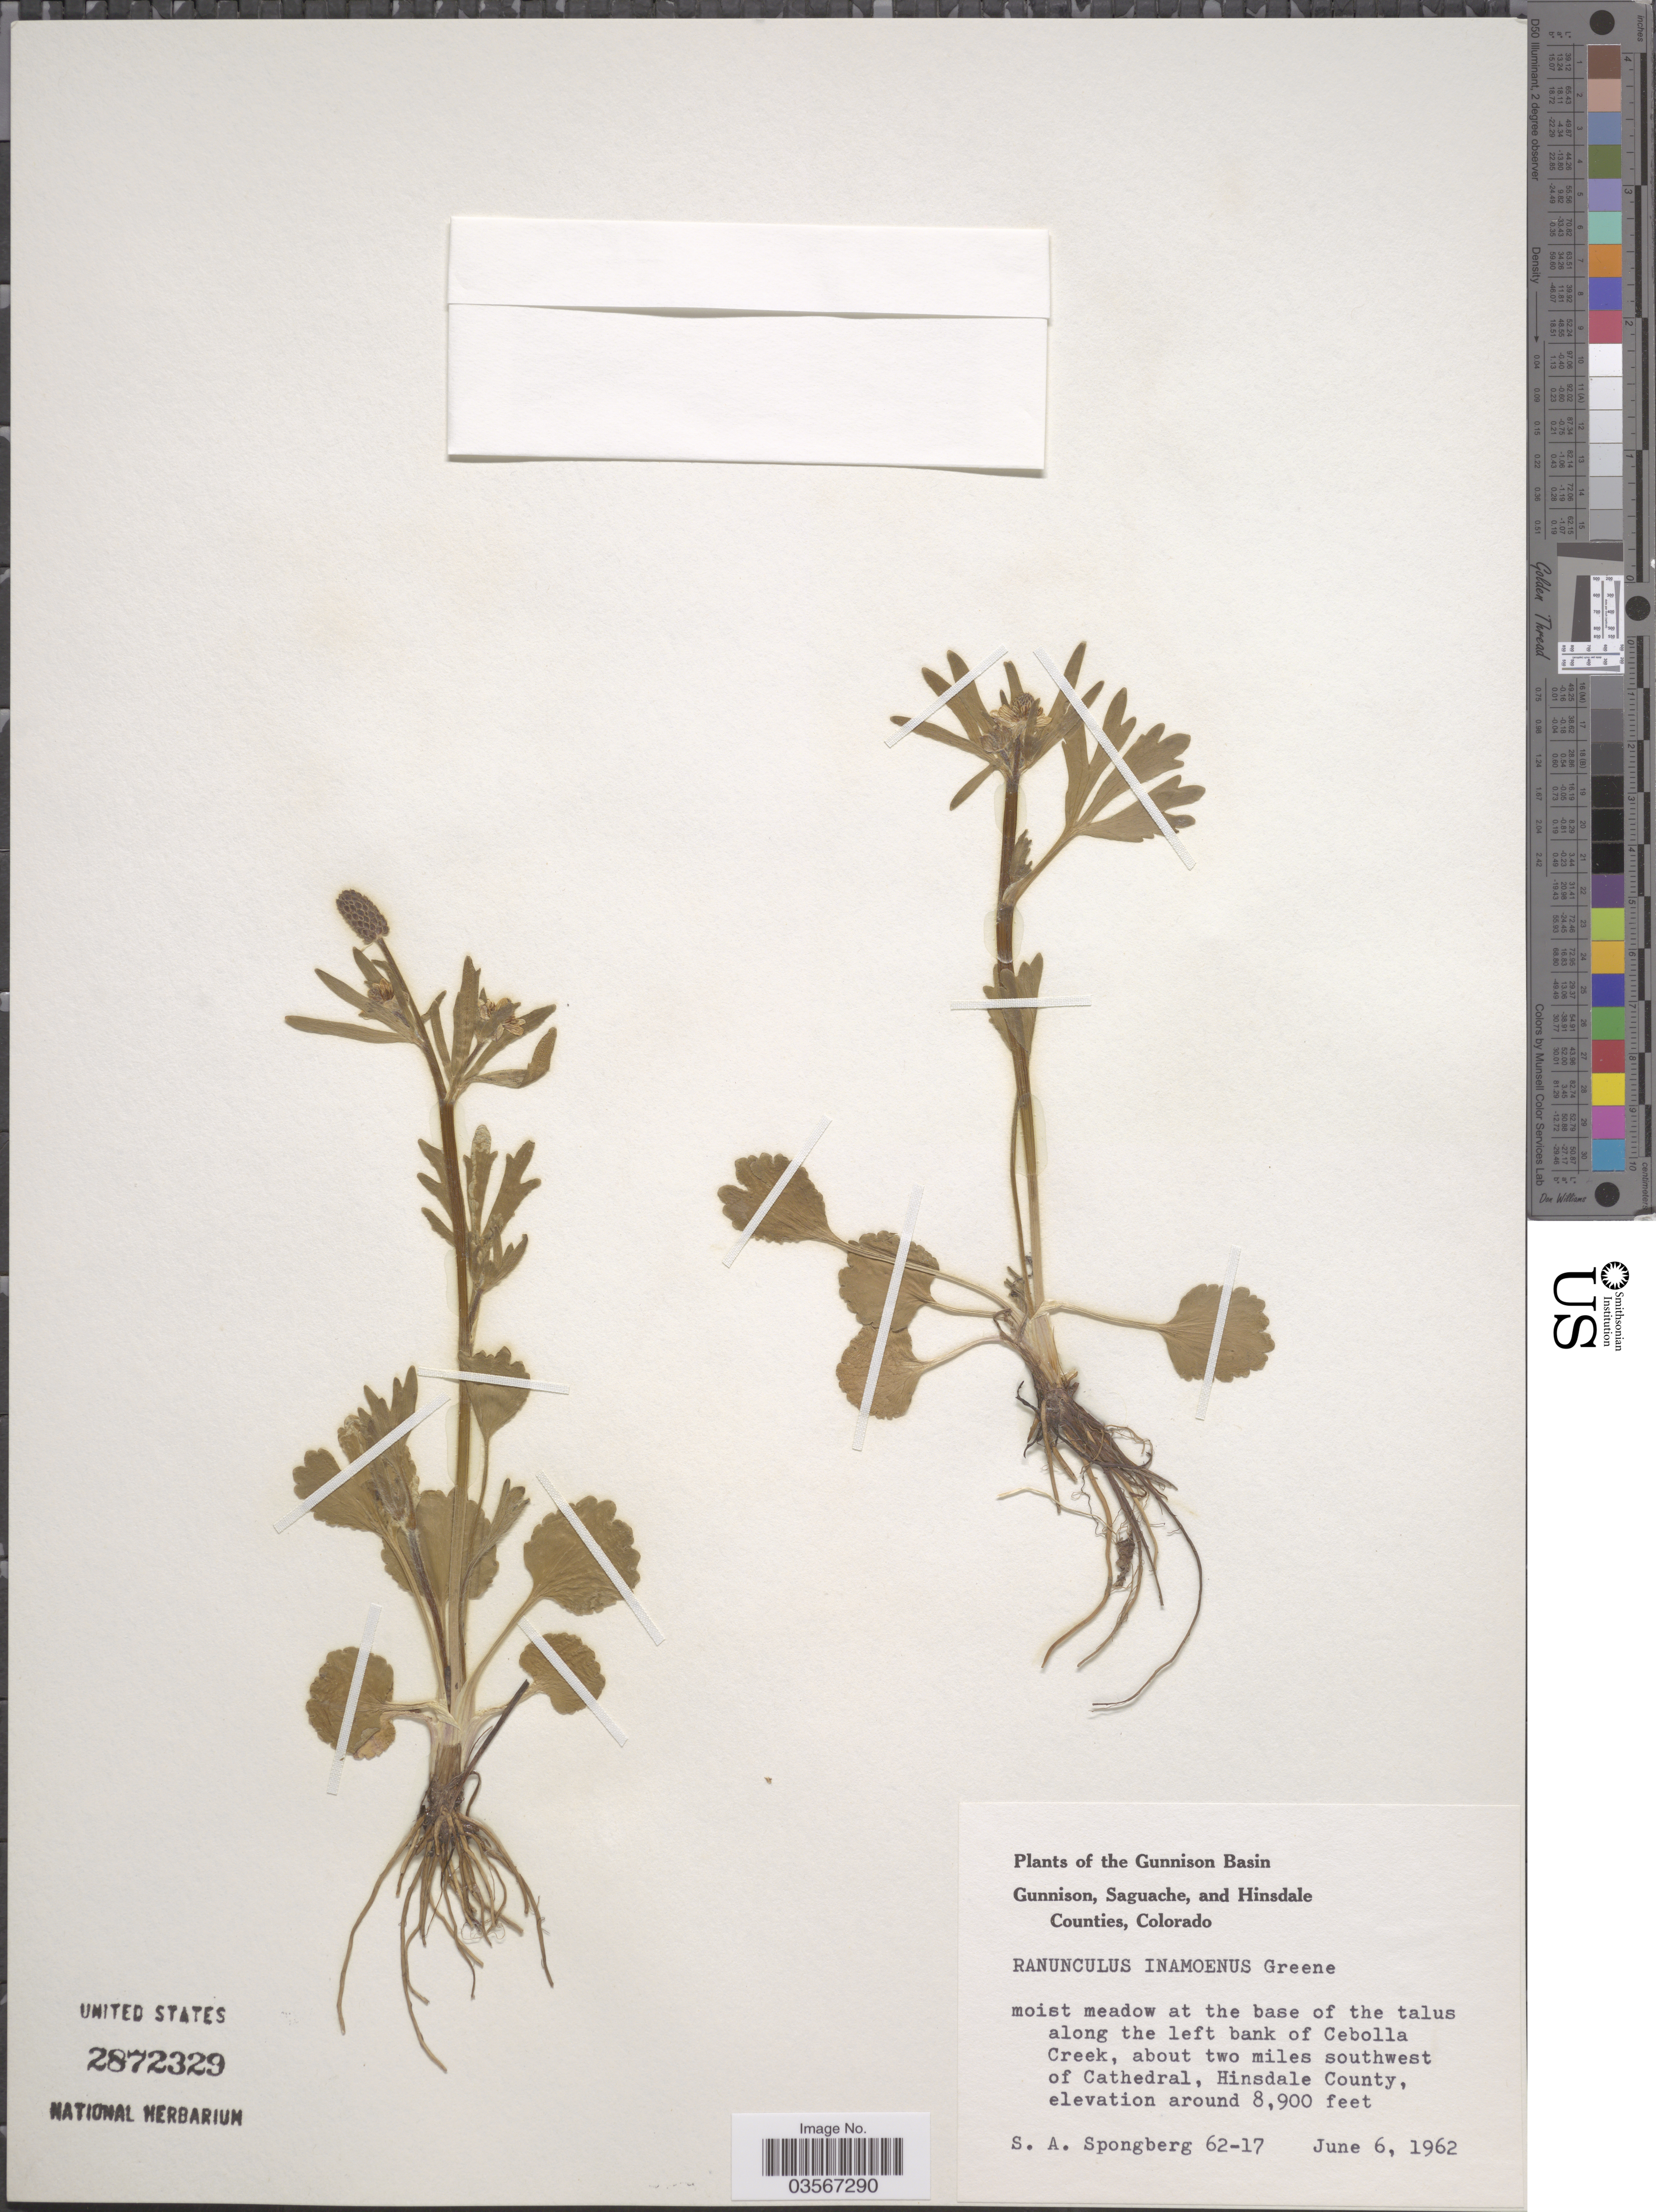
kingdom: Plantae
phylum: Tracheophyta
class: Magnoliopsida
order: Ranunculales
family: Ranunculaceae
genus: Ranunculus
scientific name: Ranunculus inamoenus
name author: Greene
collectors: S. A.Spongberg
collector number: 62-17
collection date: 1962-06-06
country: United States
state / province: Colorado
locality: The Gunnison Basin. Along the left bank of Cebolla Creek, about two miles southwest of Cathedral, Hinsdale County.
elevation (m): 2713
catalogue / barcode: US 2872329